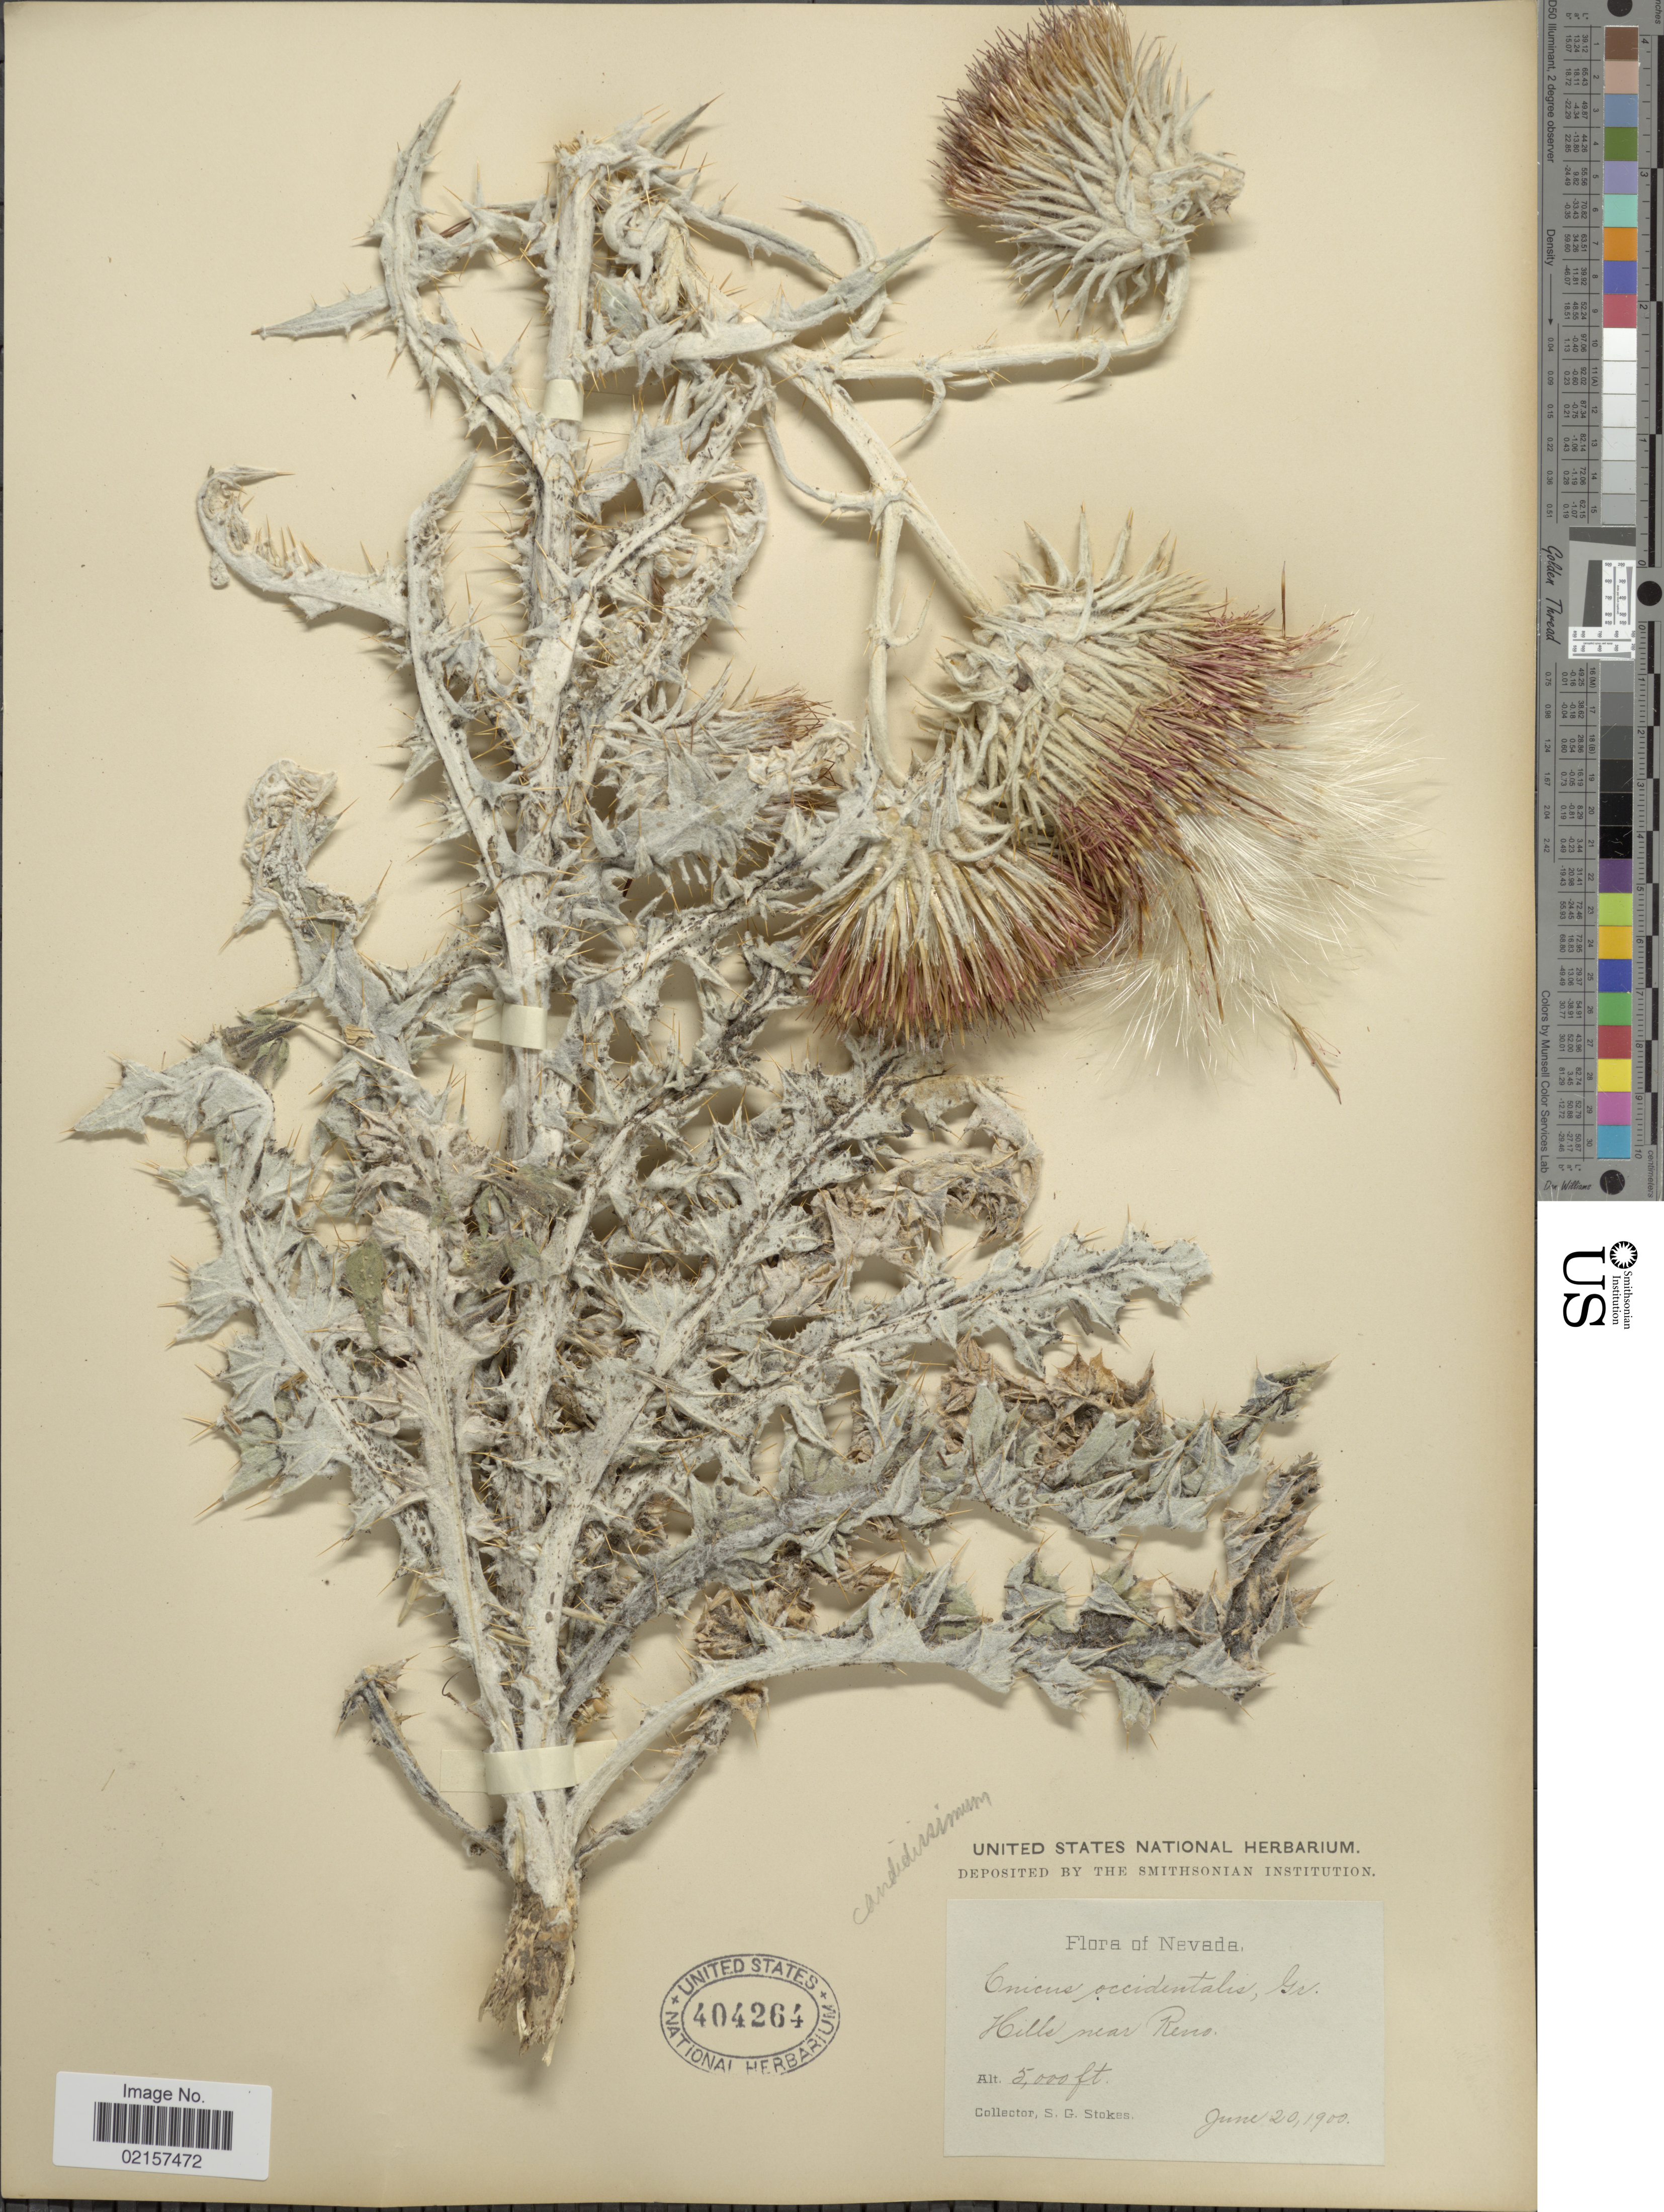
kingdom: Plantae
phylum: Tracheophyta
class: Magnoliopsida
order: Asterales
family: Asteraceae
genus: Cirsium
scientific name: Cirsium occidentale subsp. candidissimum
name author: (Greene) Petr.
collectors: S. G. Stokes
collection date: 1900-06-20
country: United States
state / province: Nevada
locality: Hills near Reno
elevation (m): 1524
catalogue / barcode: US 404264